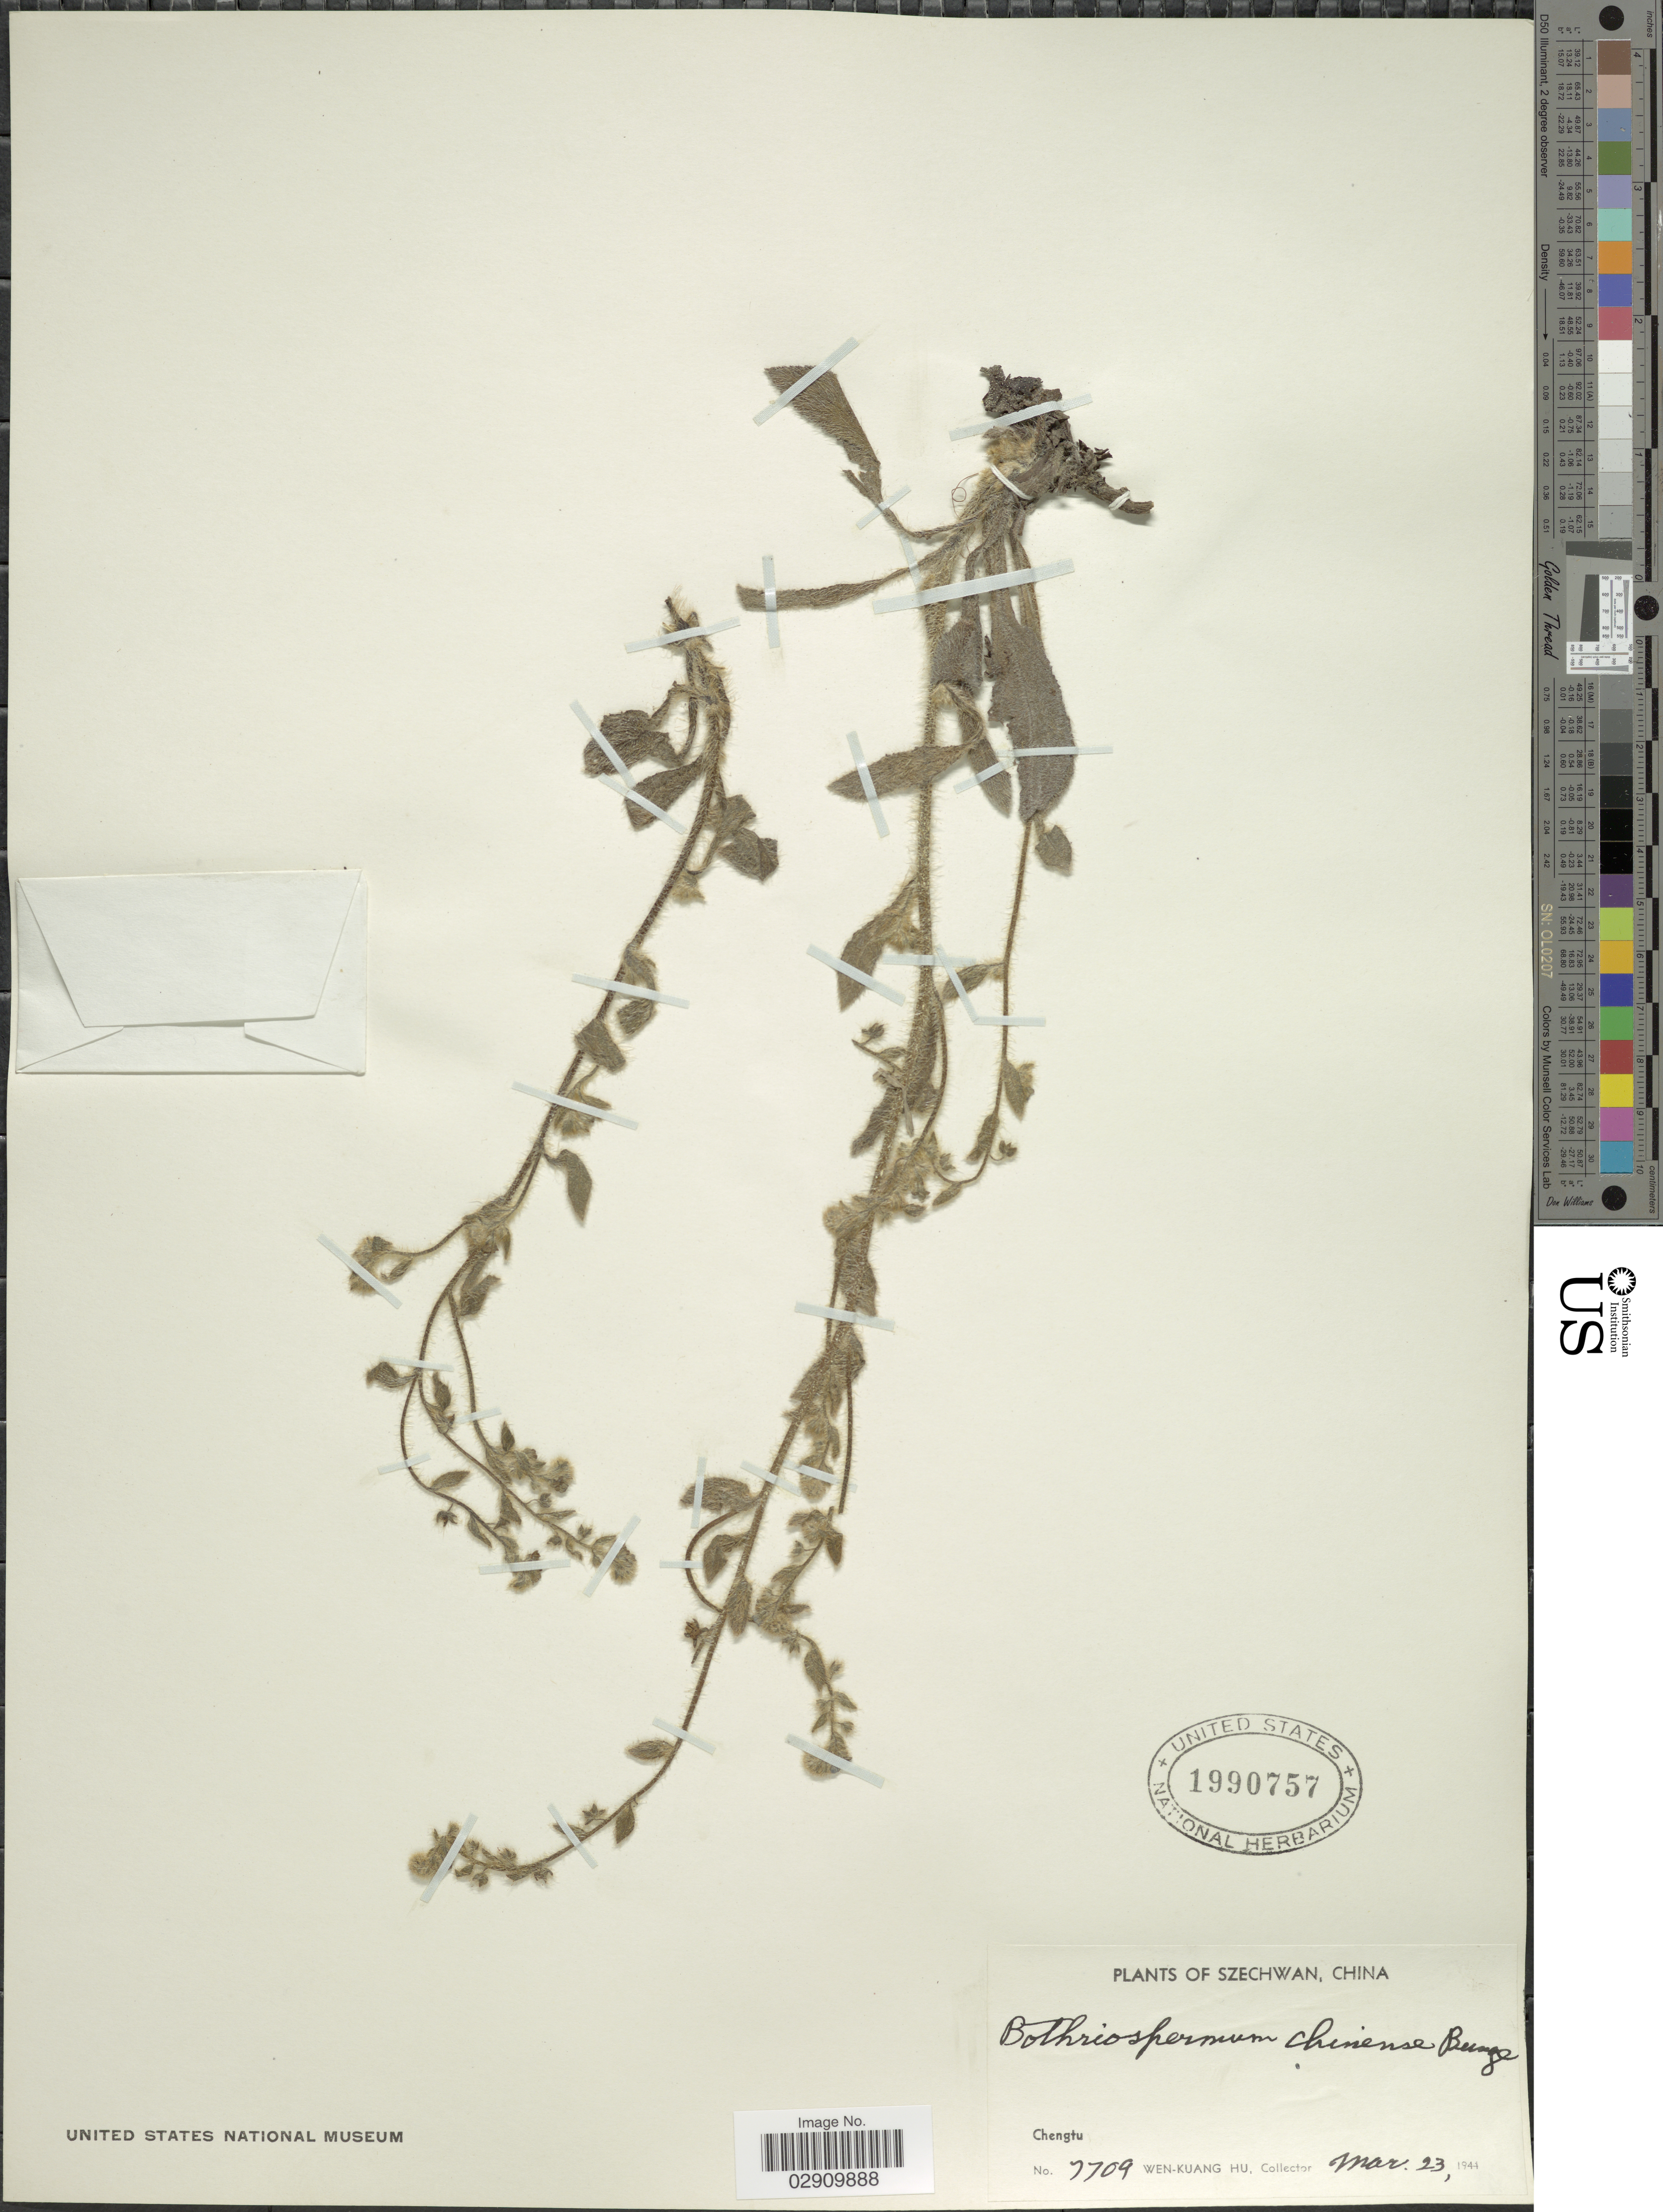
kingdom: Plantae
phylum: Tracheophyta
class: Magnoliopsida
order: Boraginales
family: Boraginaceae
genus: Bothriospermum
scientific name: Bothriospermum chinense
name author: Bunge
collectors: W. K. Hu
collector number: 7709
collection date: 1944-03-23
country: China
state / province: Sichuan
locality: Szechwan, Chengtu.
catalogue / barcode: US 1990757